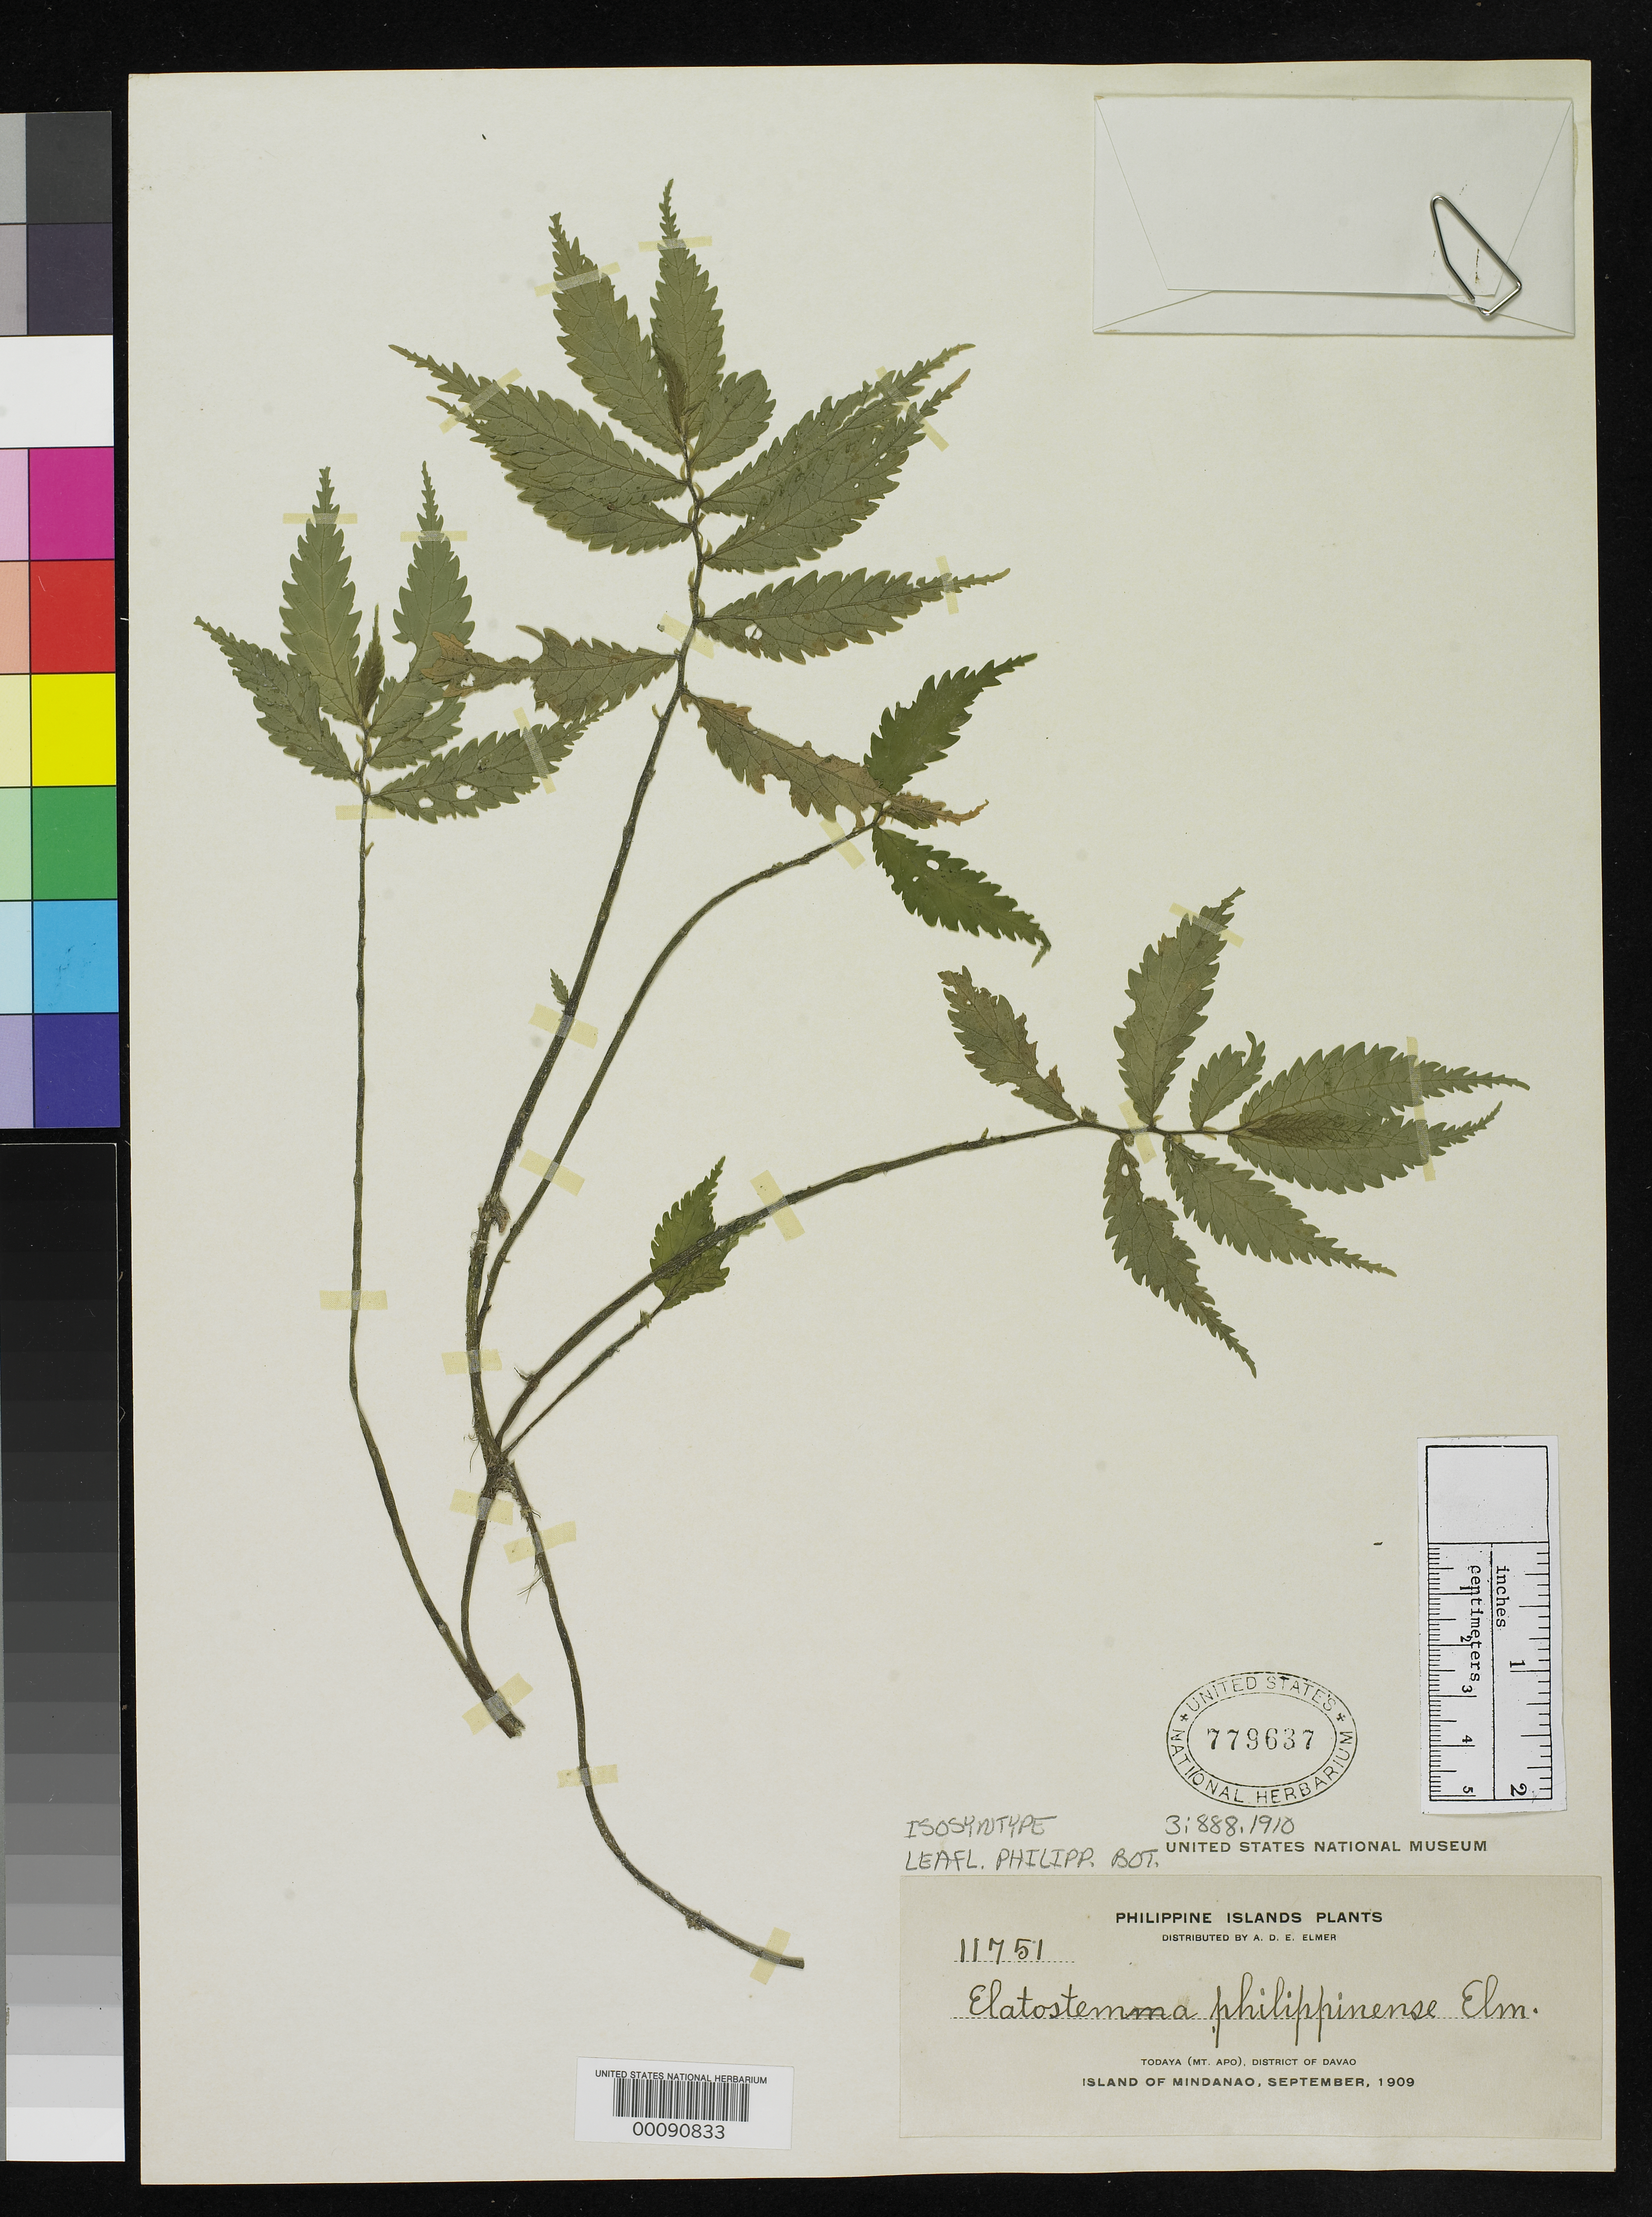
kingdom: Plantae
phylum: Tracheophyta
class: Magnoliopsida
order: Rosales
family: Urticaceae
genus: Elatostema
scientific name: Elatostema philippinense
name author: Elmer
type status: Isosyntype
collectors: A. D. E. Elmer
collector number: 11751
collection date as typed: Sep 1909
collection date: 1909-09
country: Philippines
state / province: Davao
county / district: Davao del Sur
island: Mindanao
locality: Todaya, Mt. Apo.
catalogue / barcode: US 779637